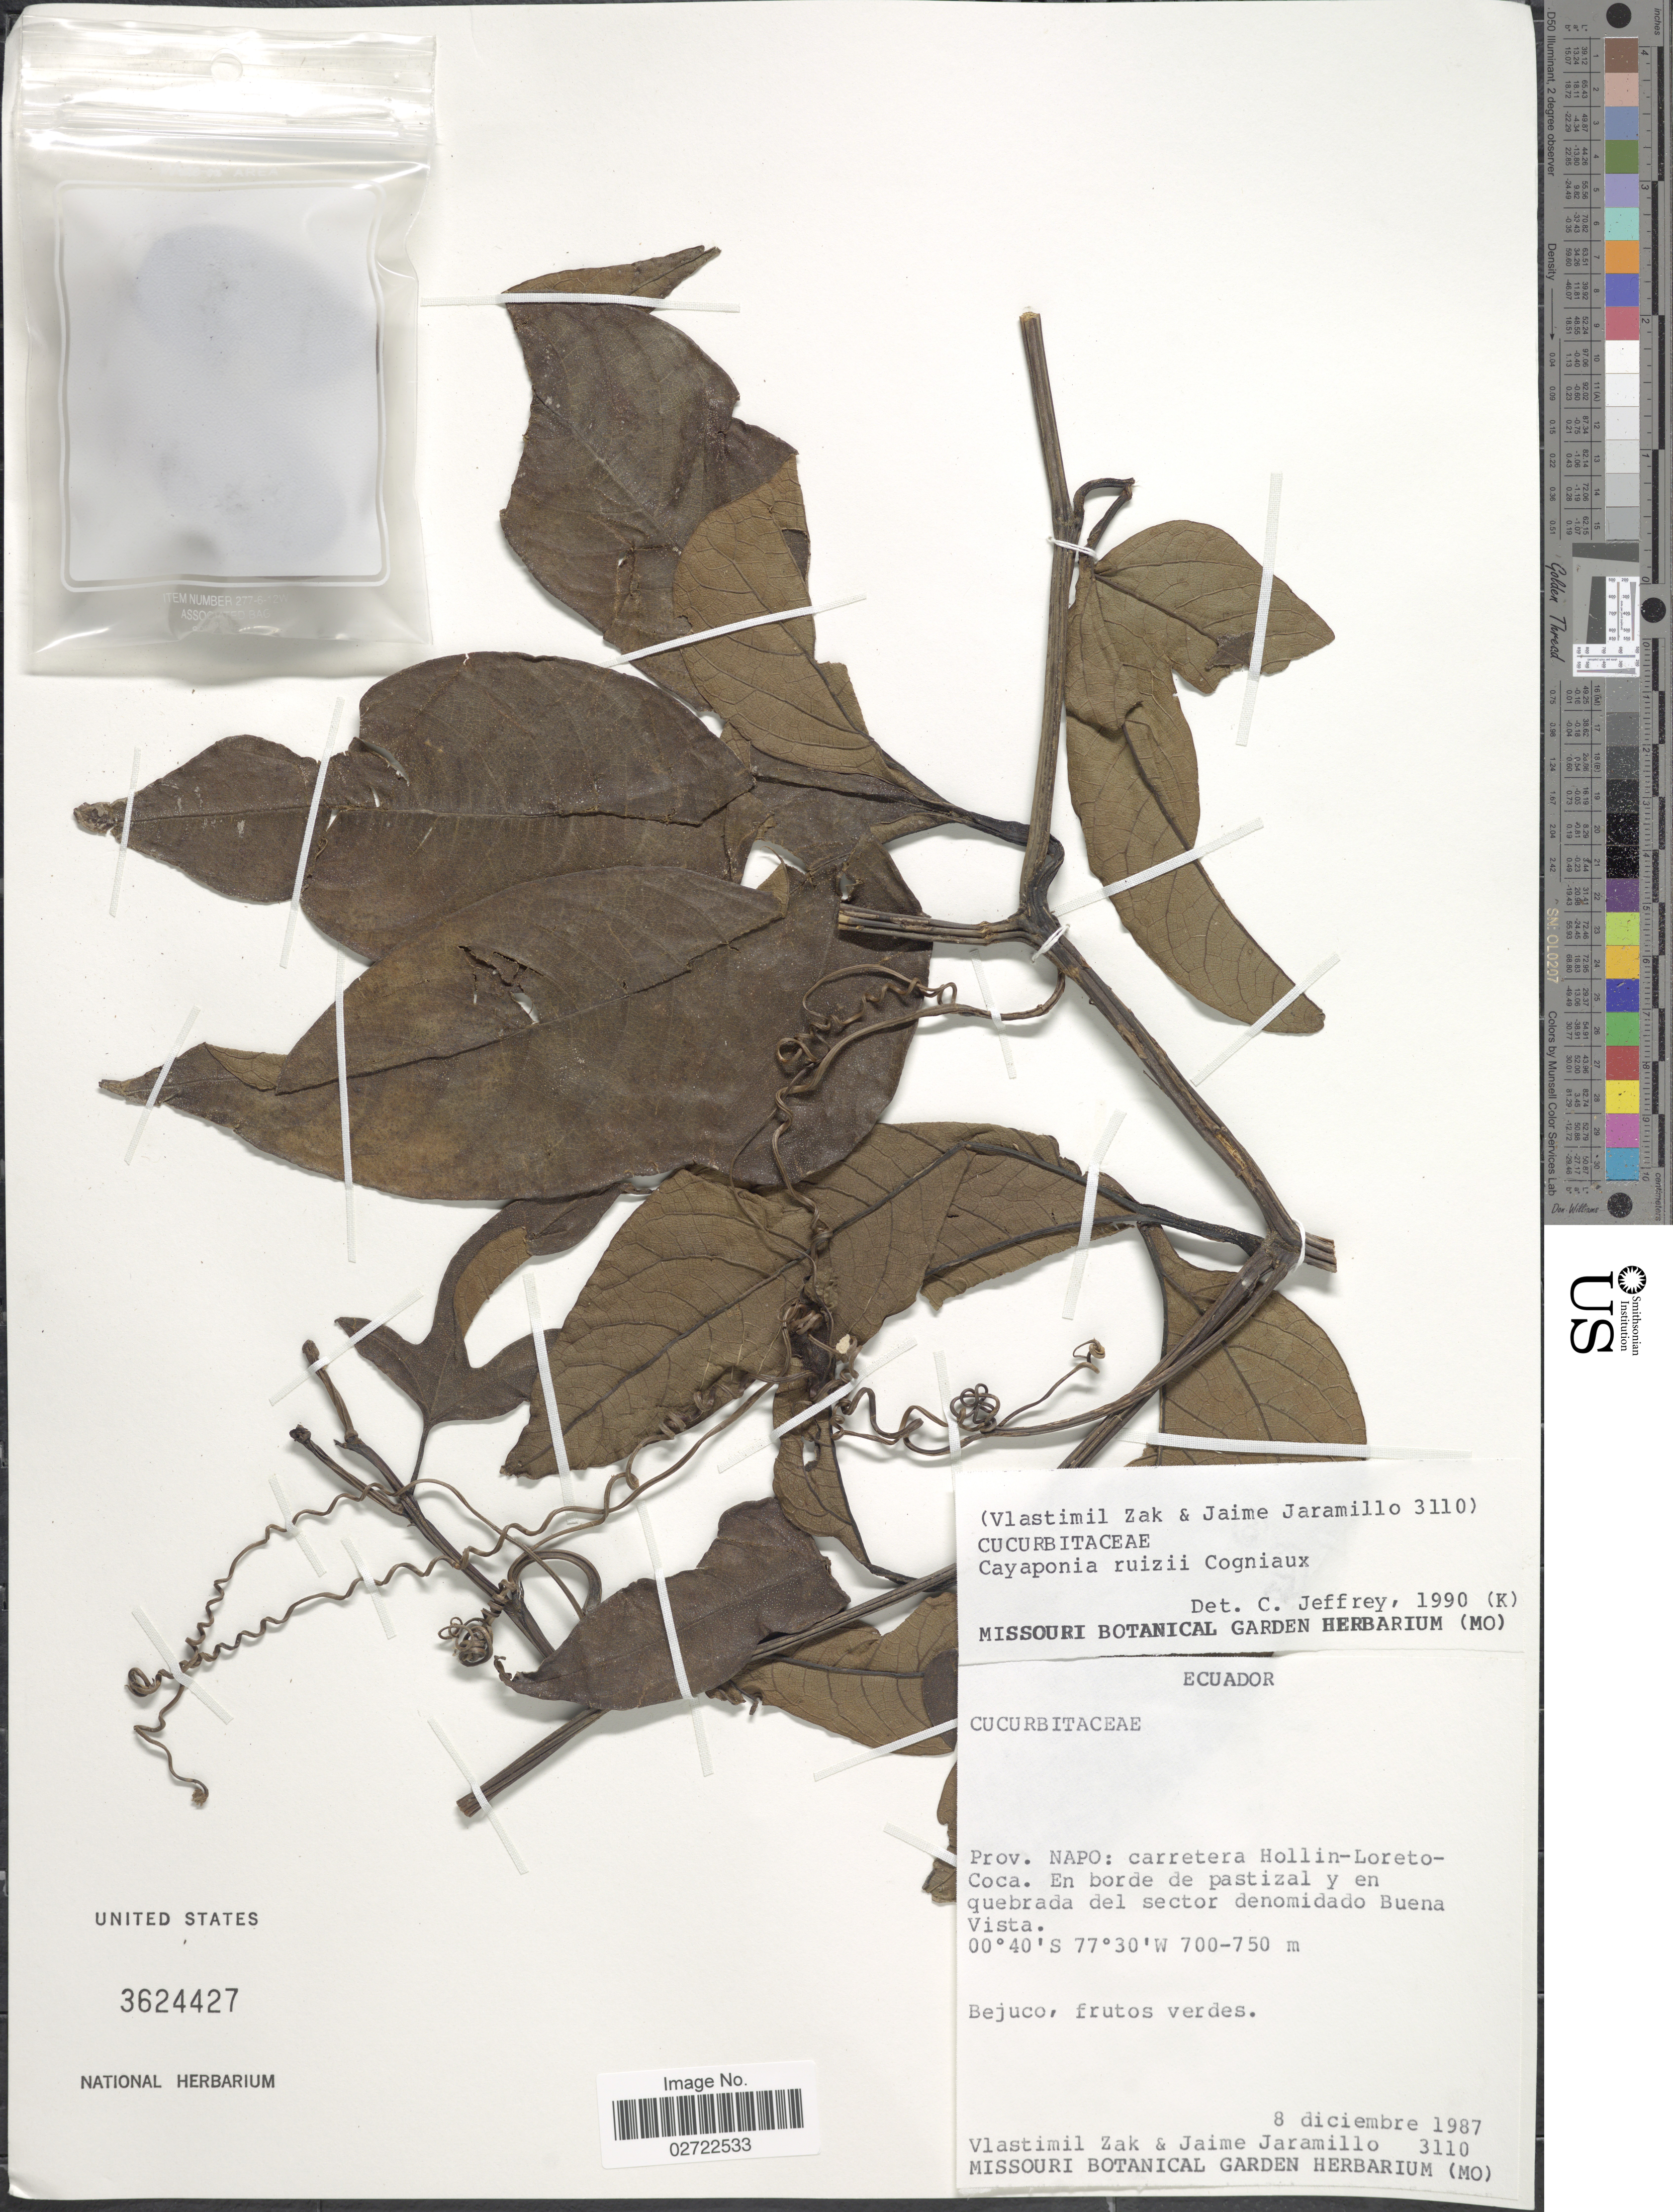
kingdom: Plantae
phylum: Tracheophyta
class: Magnoliopsida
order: Cucurbitales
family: Cucurbitaceae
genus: Cayaponia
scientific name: Cayaponia peruviana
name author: (Poepp. & Endl.) Cogn.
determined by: Nee, Michael H.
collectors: V. Zak & J. Jaramillo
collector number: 3110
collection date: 1987-12-08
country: Ecuador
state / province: Napo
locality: Carretera Hollin-Loreto-Coca. En borde de pastizal y en quebrada del sector denomidado Buena Vista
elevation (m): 700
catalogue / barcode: US 3624427